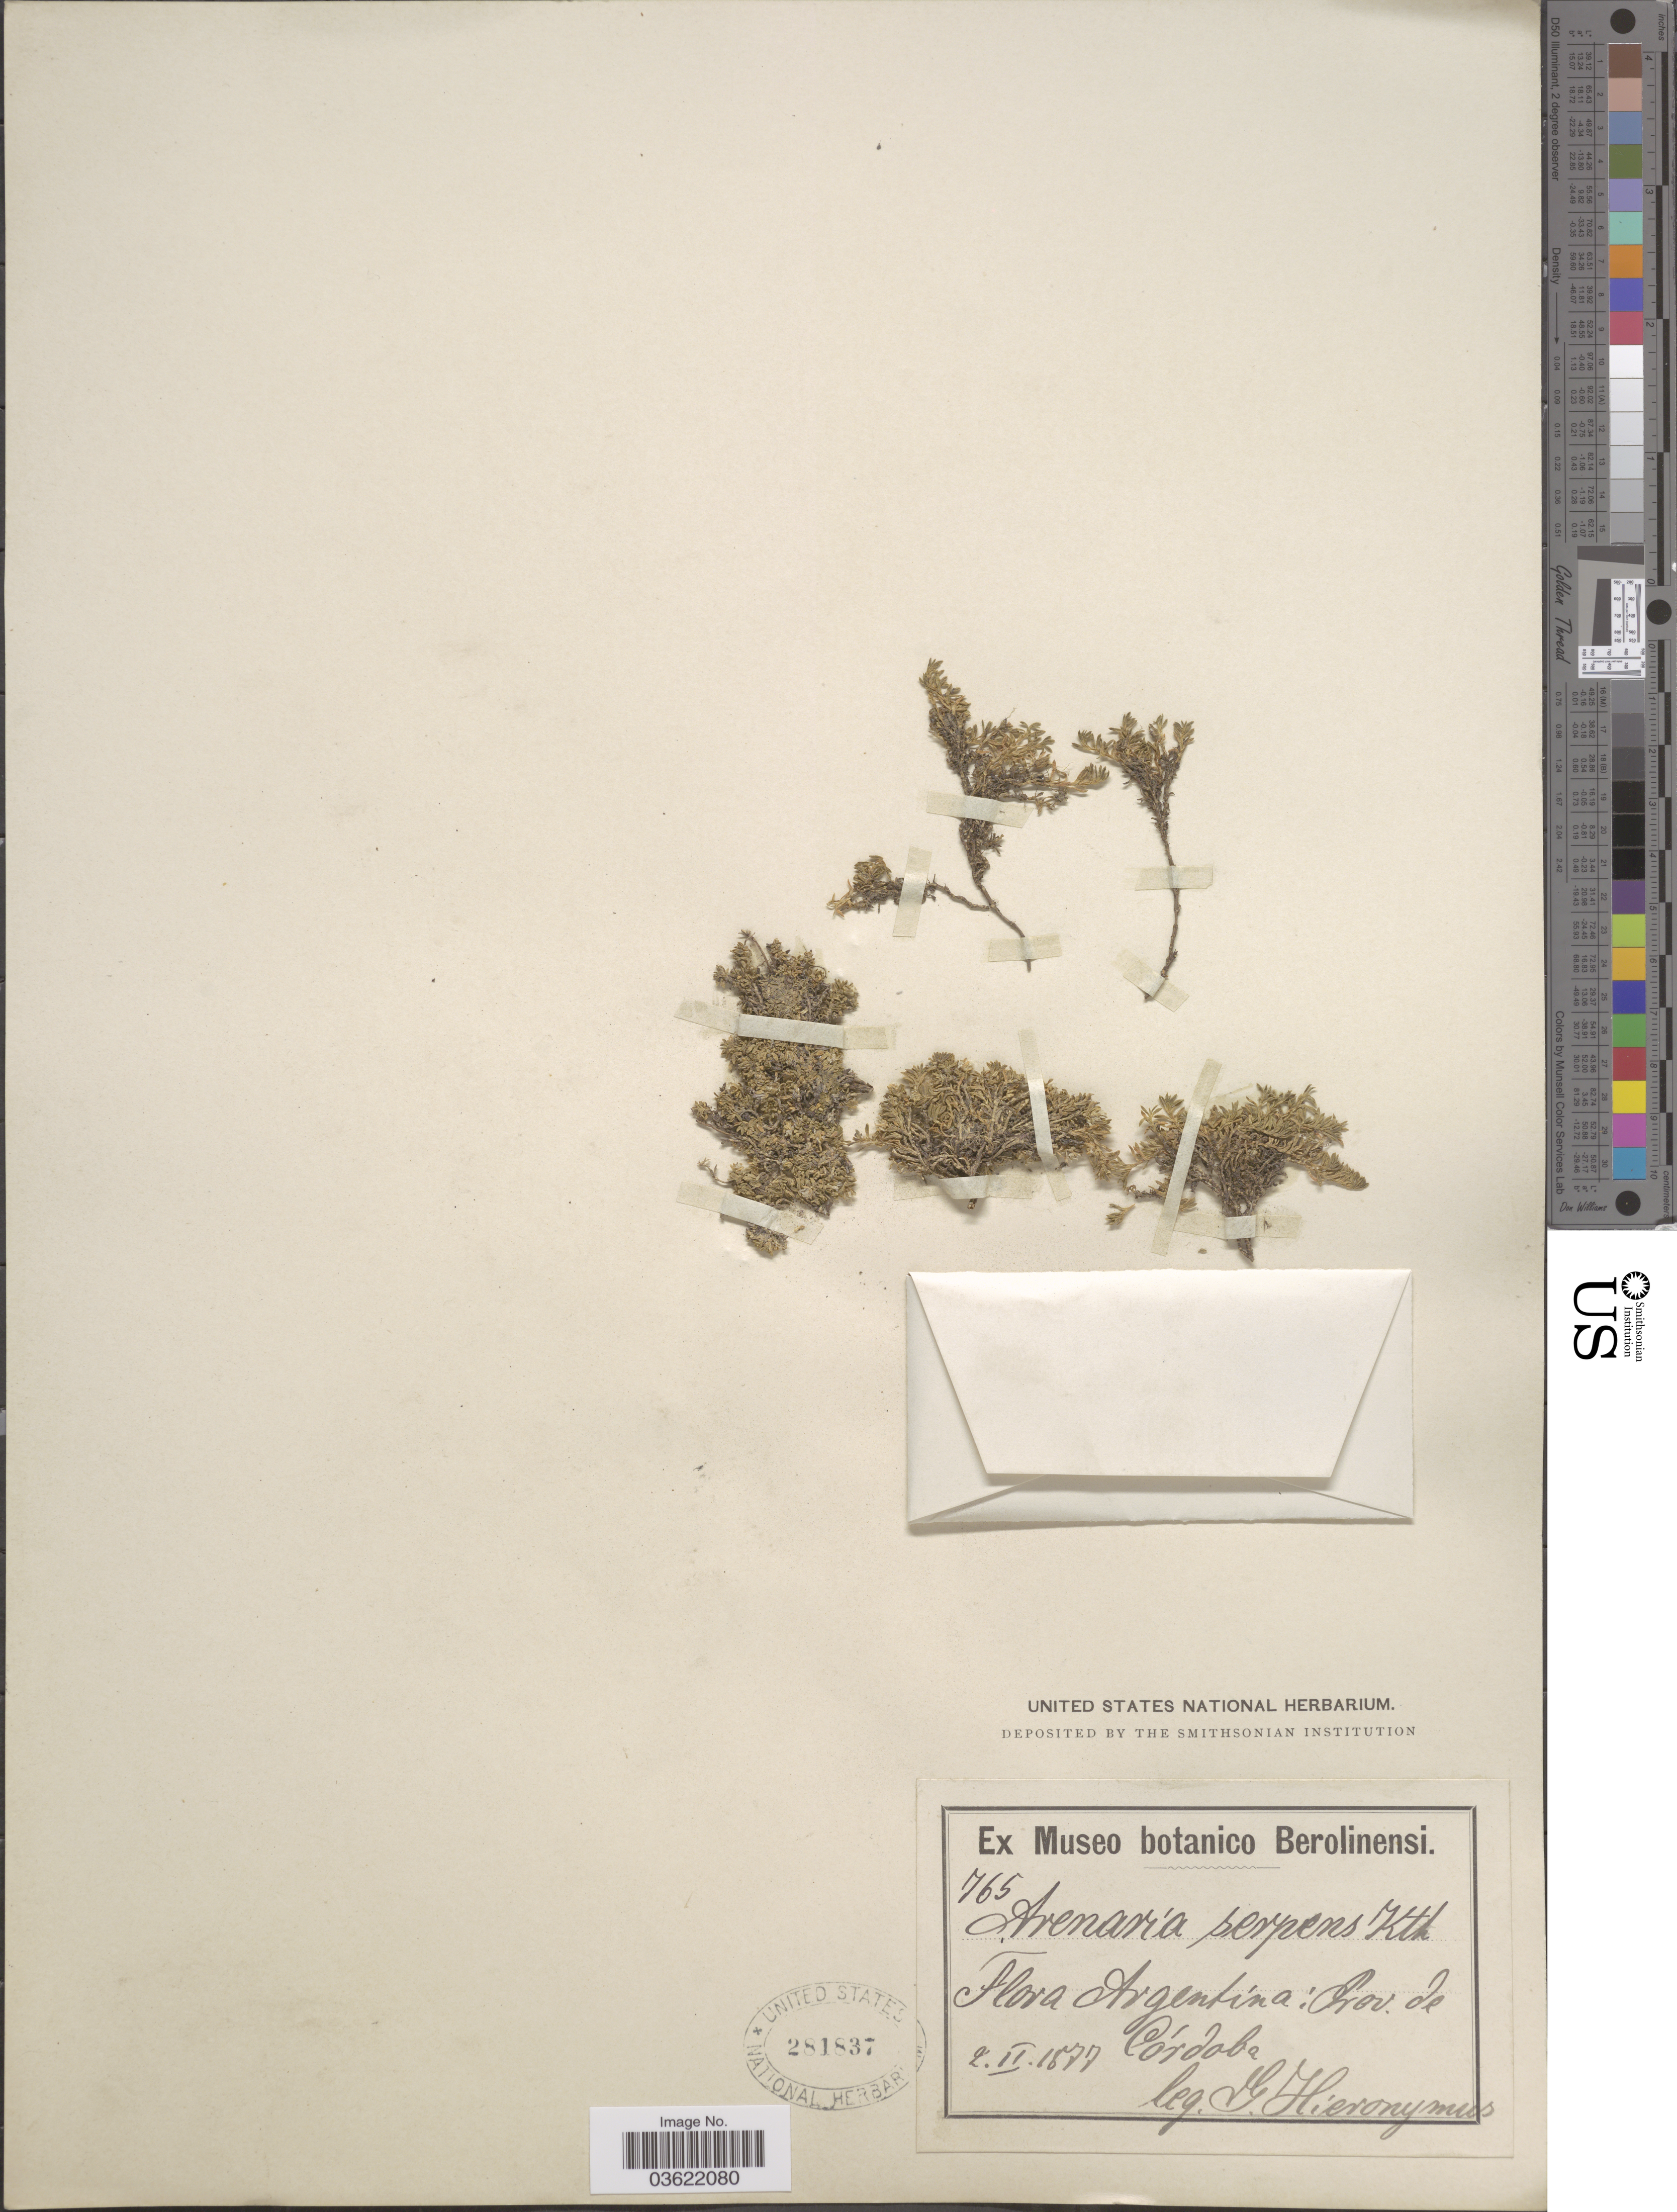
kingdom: Plantae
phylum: Tracheophyta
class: Magnoliopsida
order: Caryophyllales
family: Caryophyllaceae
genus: Arenaria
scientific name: Arenaria serpens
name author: Kunth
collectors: G. H. Hieronymus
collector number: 765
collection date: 1877-02-02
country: Argentina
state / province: Cordoba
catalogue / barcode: US 281837